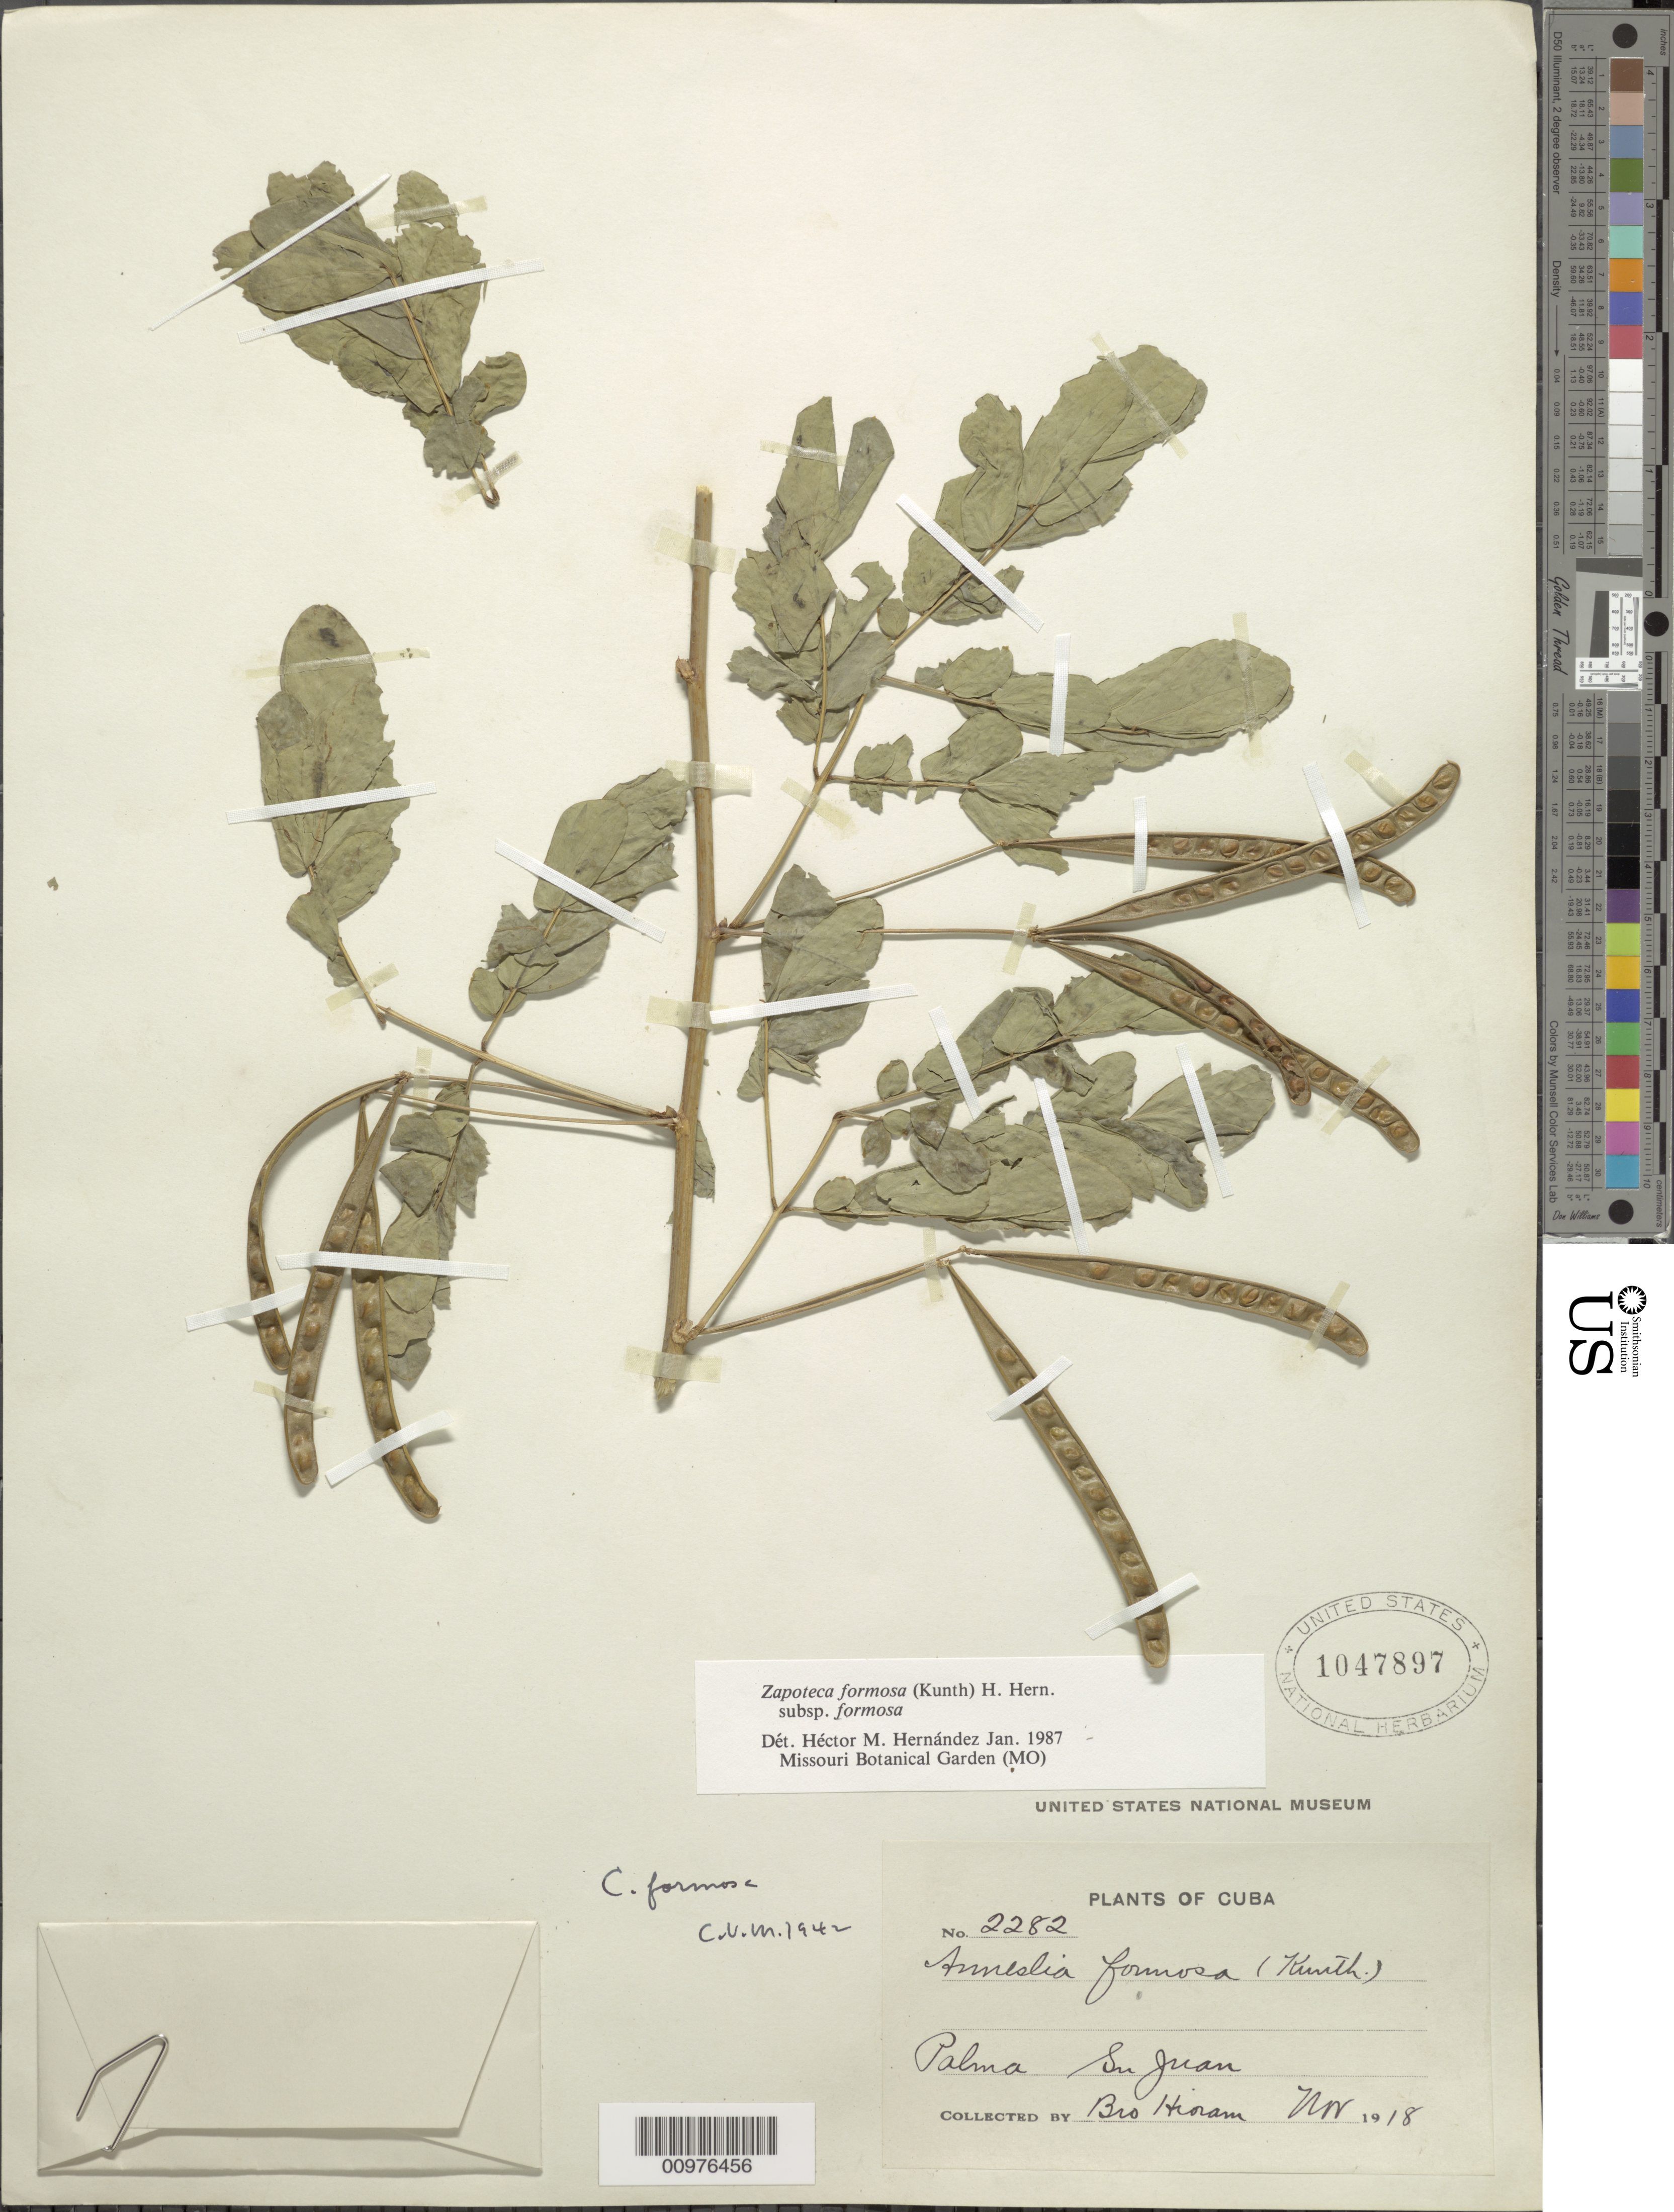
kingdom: Plantae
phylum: Tracheophyta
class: Magnoliopsida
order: Fabales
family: Fabaceae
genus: Zapoteca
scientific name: Zapoteca formosa subsp. formosa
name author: (Kunth) H.M. Hern.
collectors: Bro. Hioram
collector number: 2282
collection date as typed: Nov 1918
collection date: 1918-11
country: Cuba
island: Cuba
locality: Palma Sn Juan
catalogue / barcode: US 1047897